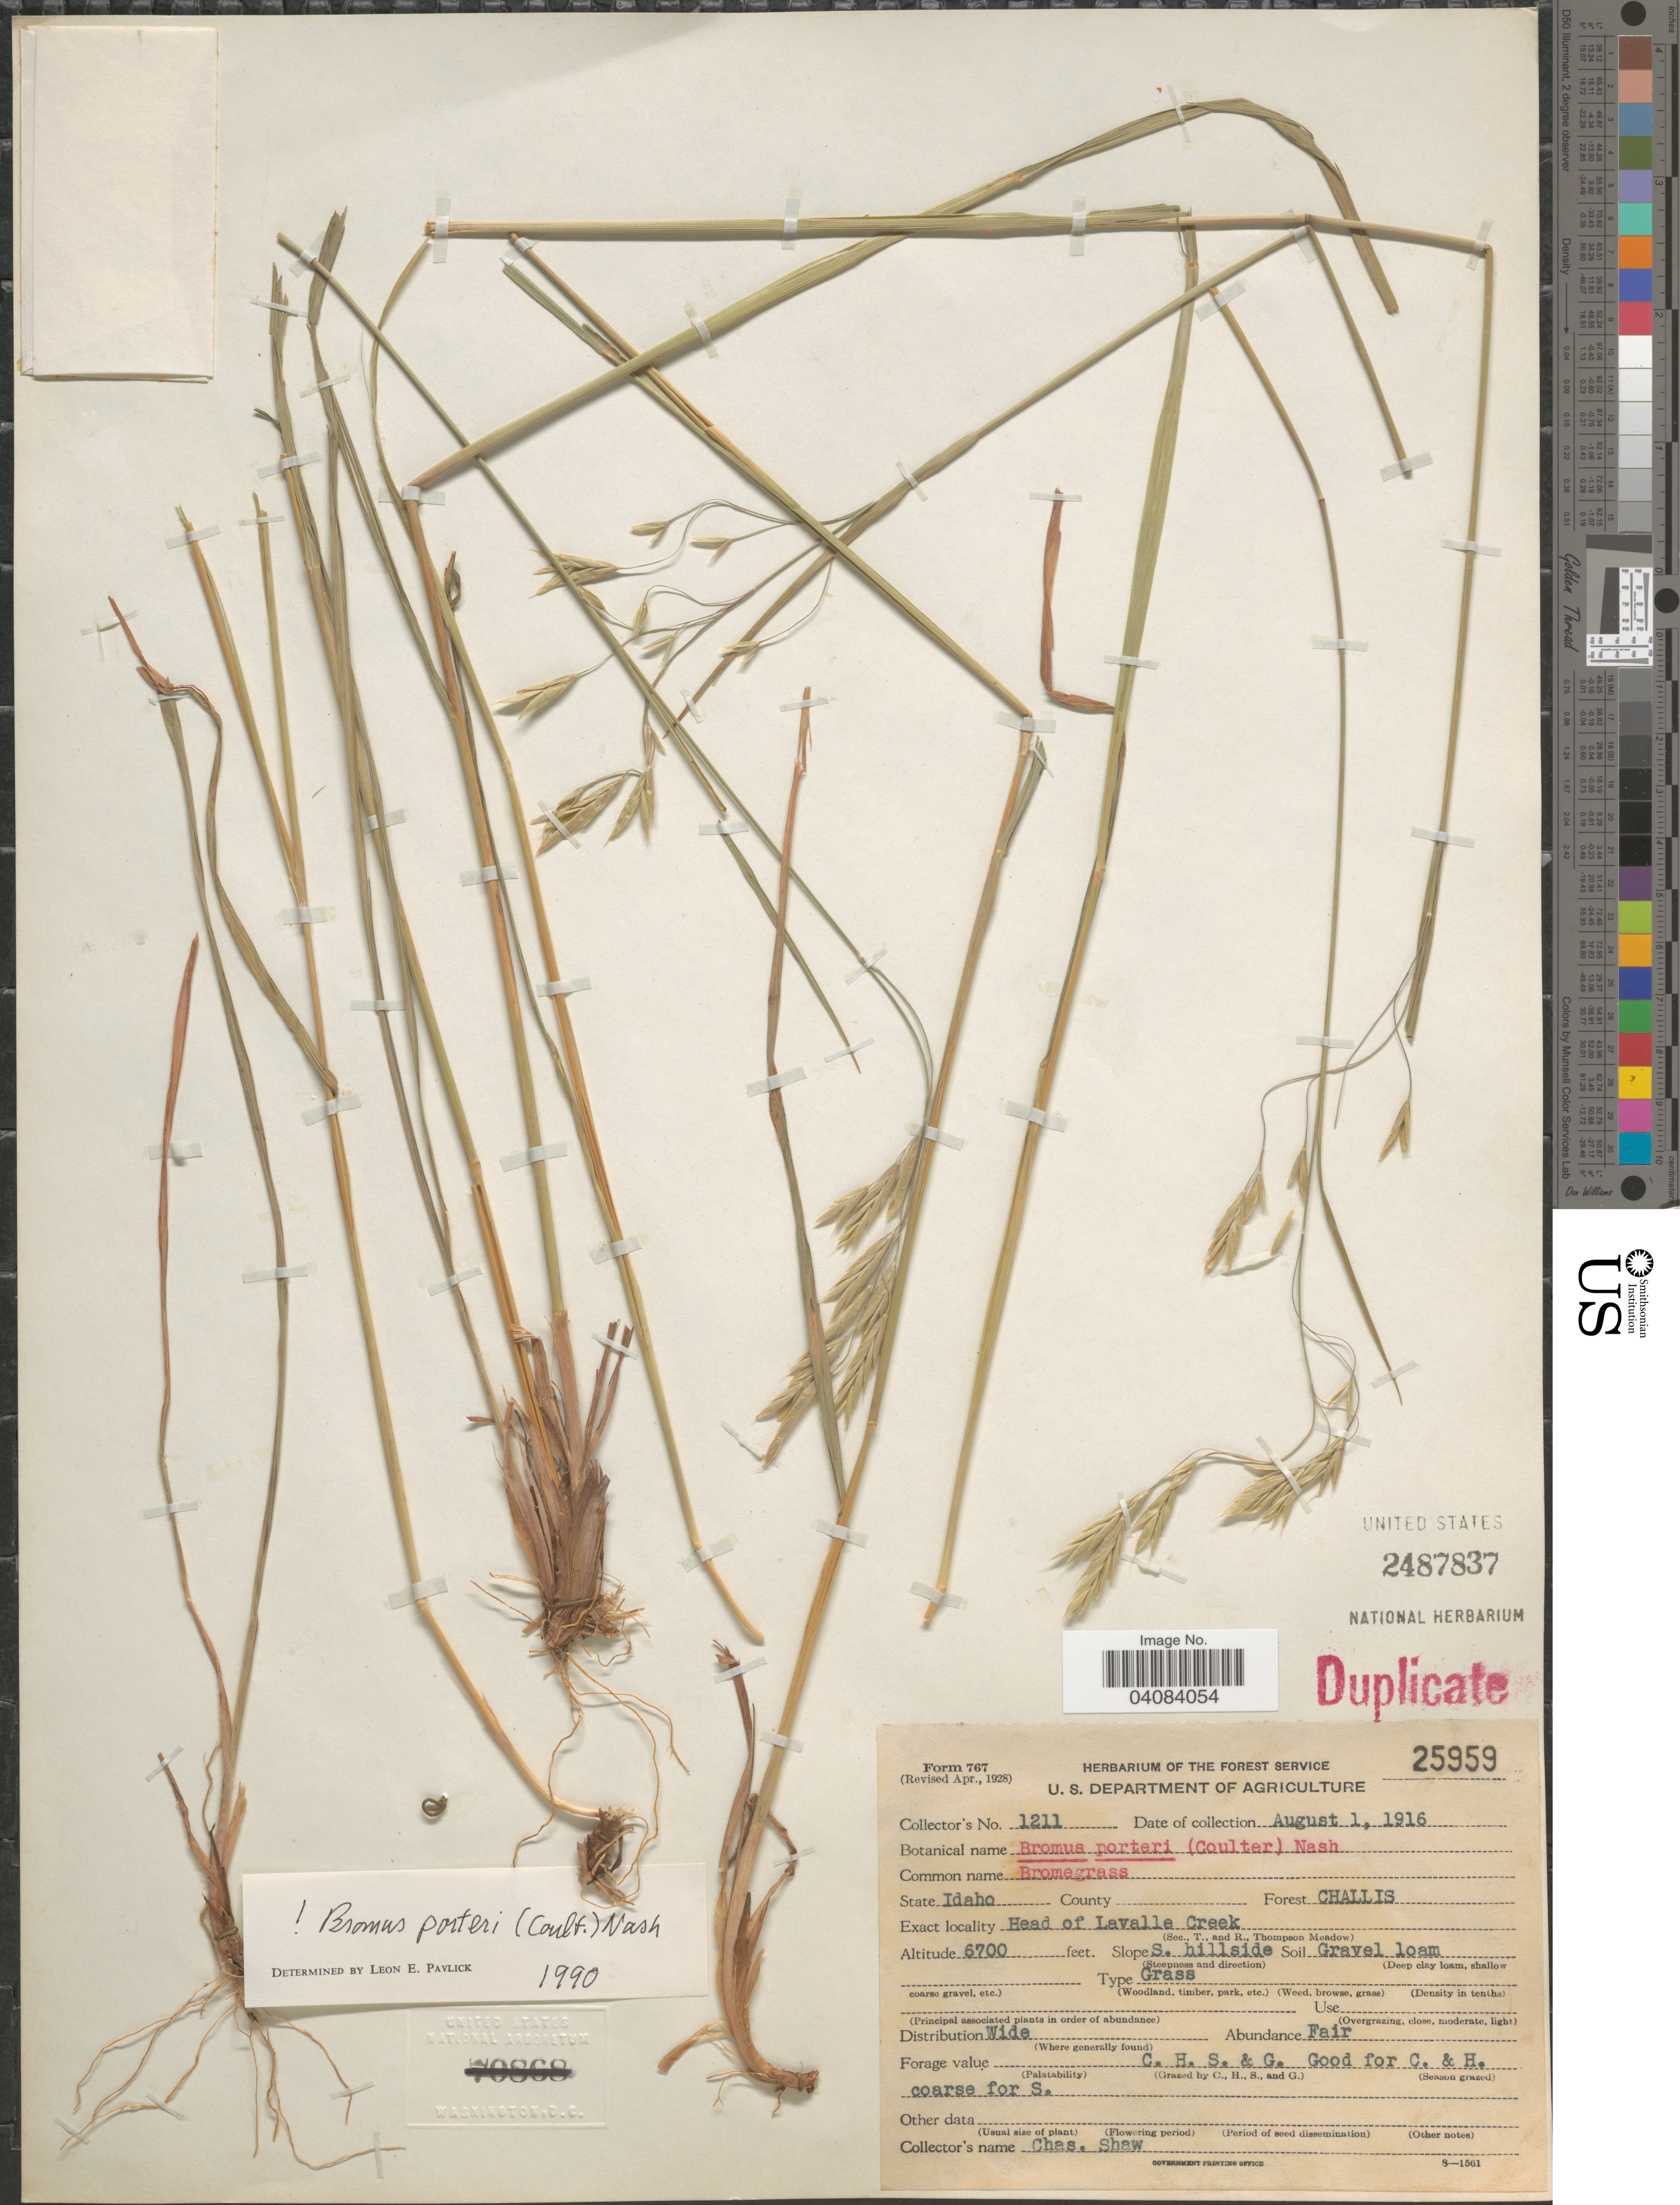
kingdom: Plantae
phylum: Tracheophyta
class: Liliopsida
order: Poales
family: Poaceae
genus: Bromus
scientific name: Bromus porteri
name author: (J.M. Coult.) Nash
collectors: C. Shaw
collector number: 1211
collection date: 1916-08-01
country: United States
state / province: Idaho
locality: Forest Challis. Head of Lavalle Creek. Slope S. Hillside.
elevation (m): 2042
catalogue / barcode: US 2487837